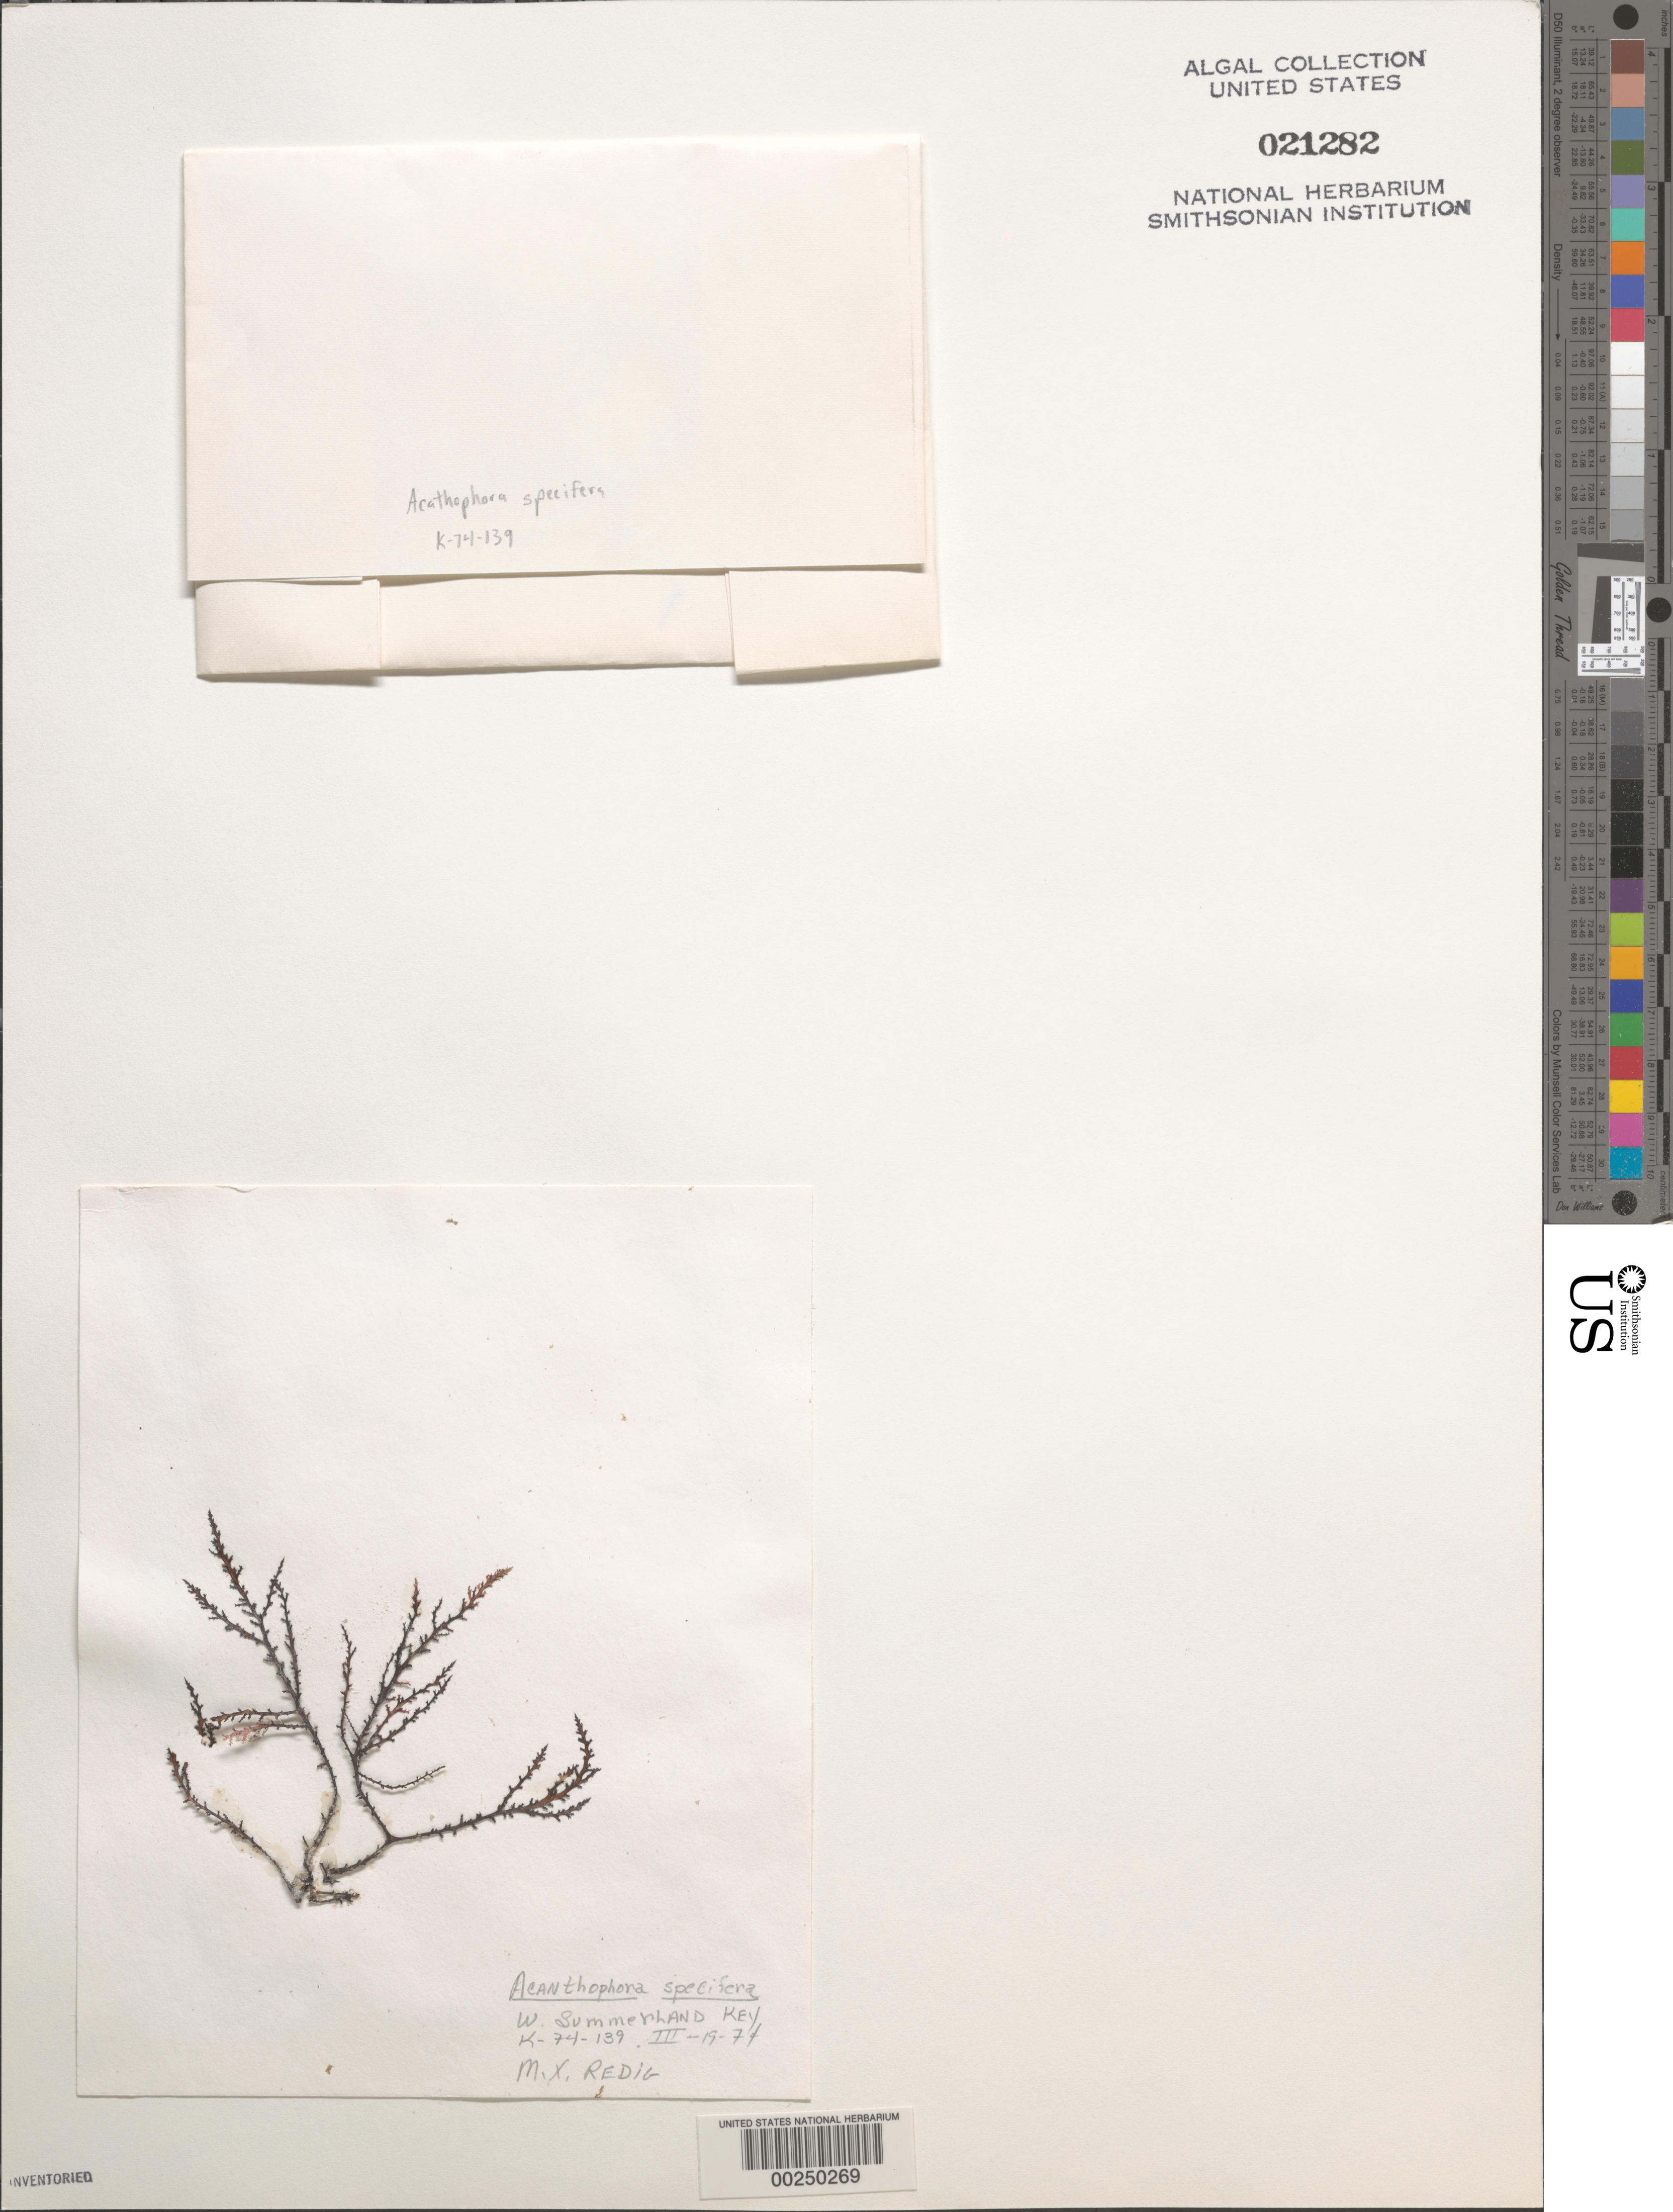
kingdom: Plantae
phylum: Rhodophyta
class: Florideophyceae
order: Ceramiales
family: Rhodomelaceae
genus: Acanthophora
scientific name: Acanthophora spicifera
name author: (Vahl) Børgesen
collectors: M. Redig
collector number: K-74-139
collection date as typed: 19 Mar 1974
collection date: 1974-03-19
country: United States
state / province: Florida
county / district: Monroe County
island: West Summerland Key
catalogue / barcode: US 21282